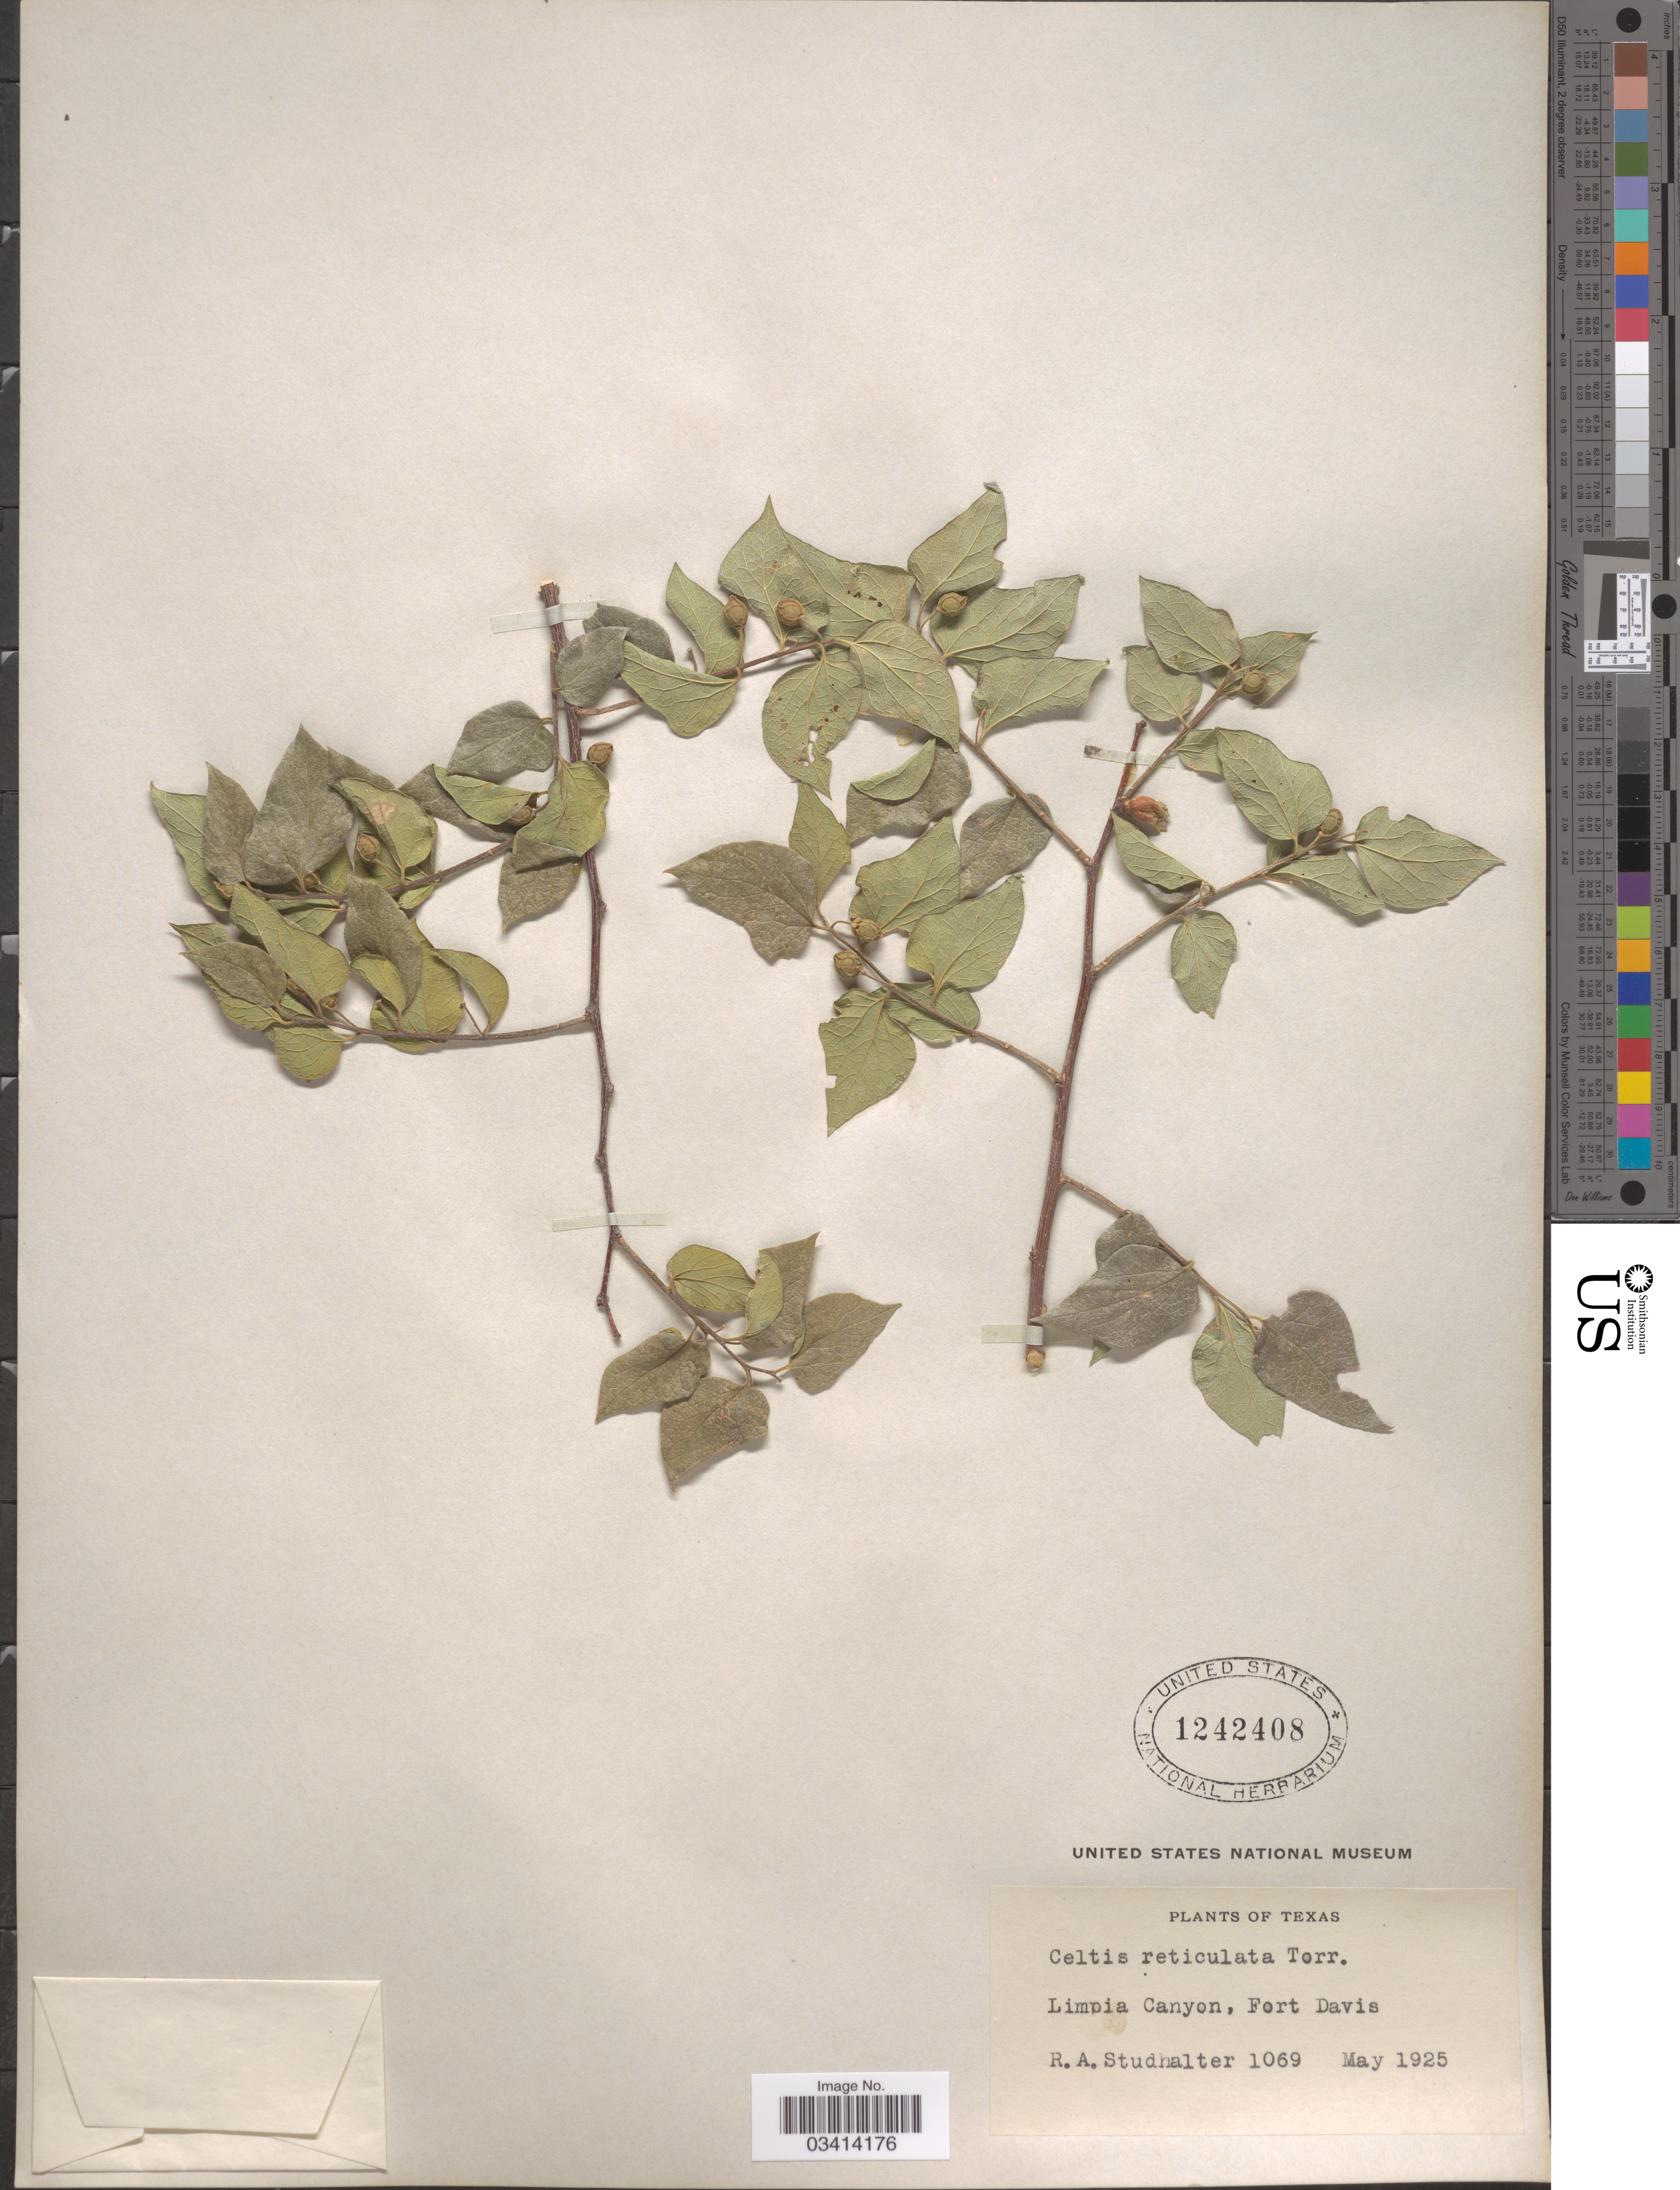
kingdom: Plantae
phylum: Tracheophyta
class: Magnoliopsida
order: Rosales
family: Cannabaceae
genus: Celtis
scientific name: Celtis reticulata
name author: Torr.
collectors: R. Studhalter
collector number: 1069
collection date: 1925-05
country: United States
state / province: Texas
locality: Limpia Canyon, Fort Davis.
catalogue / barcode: US 1242408